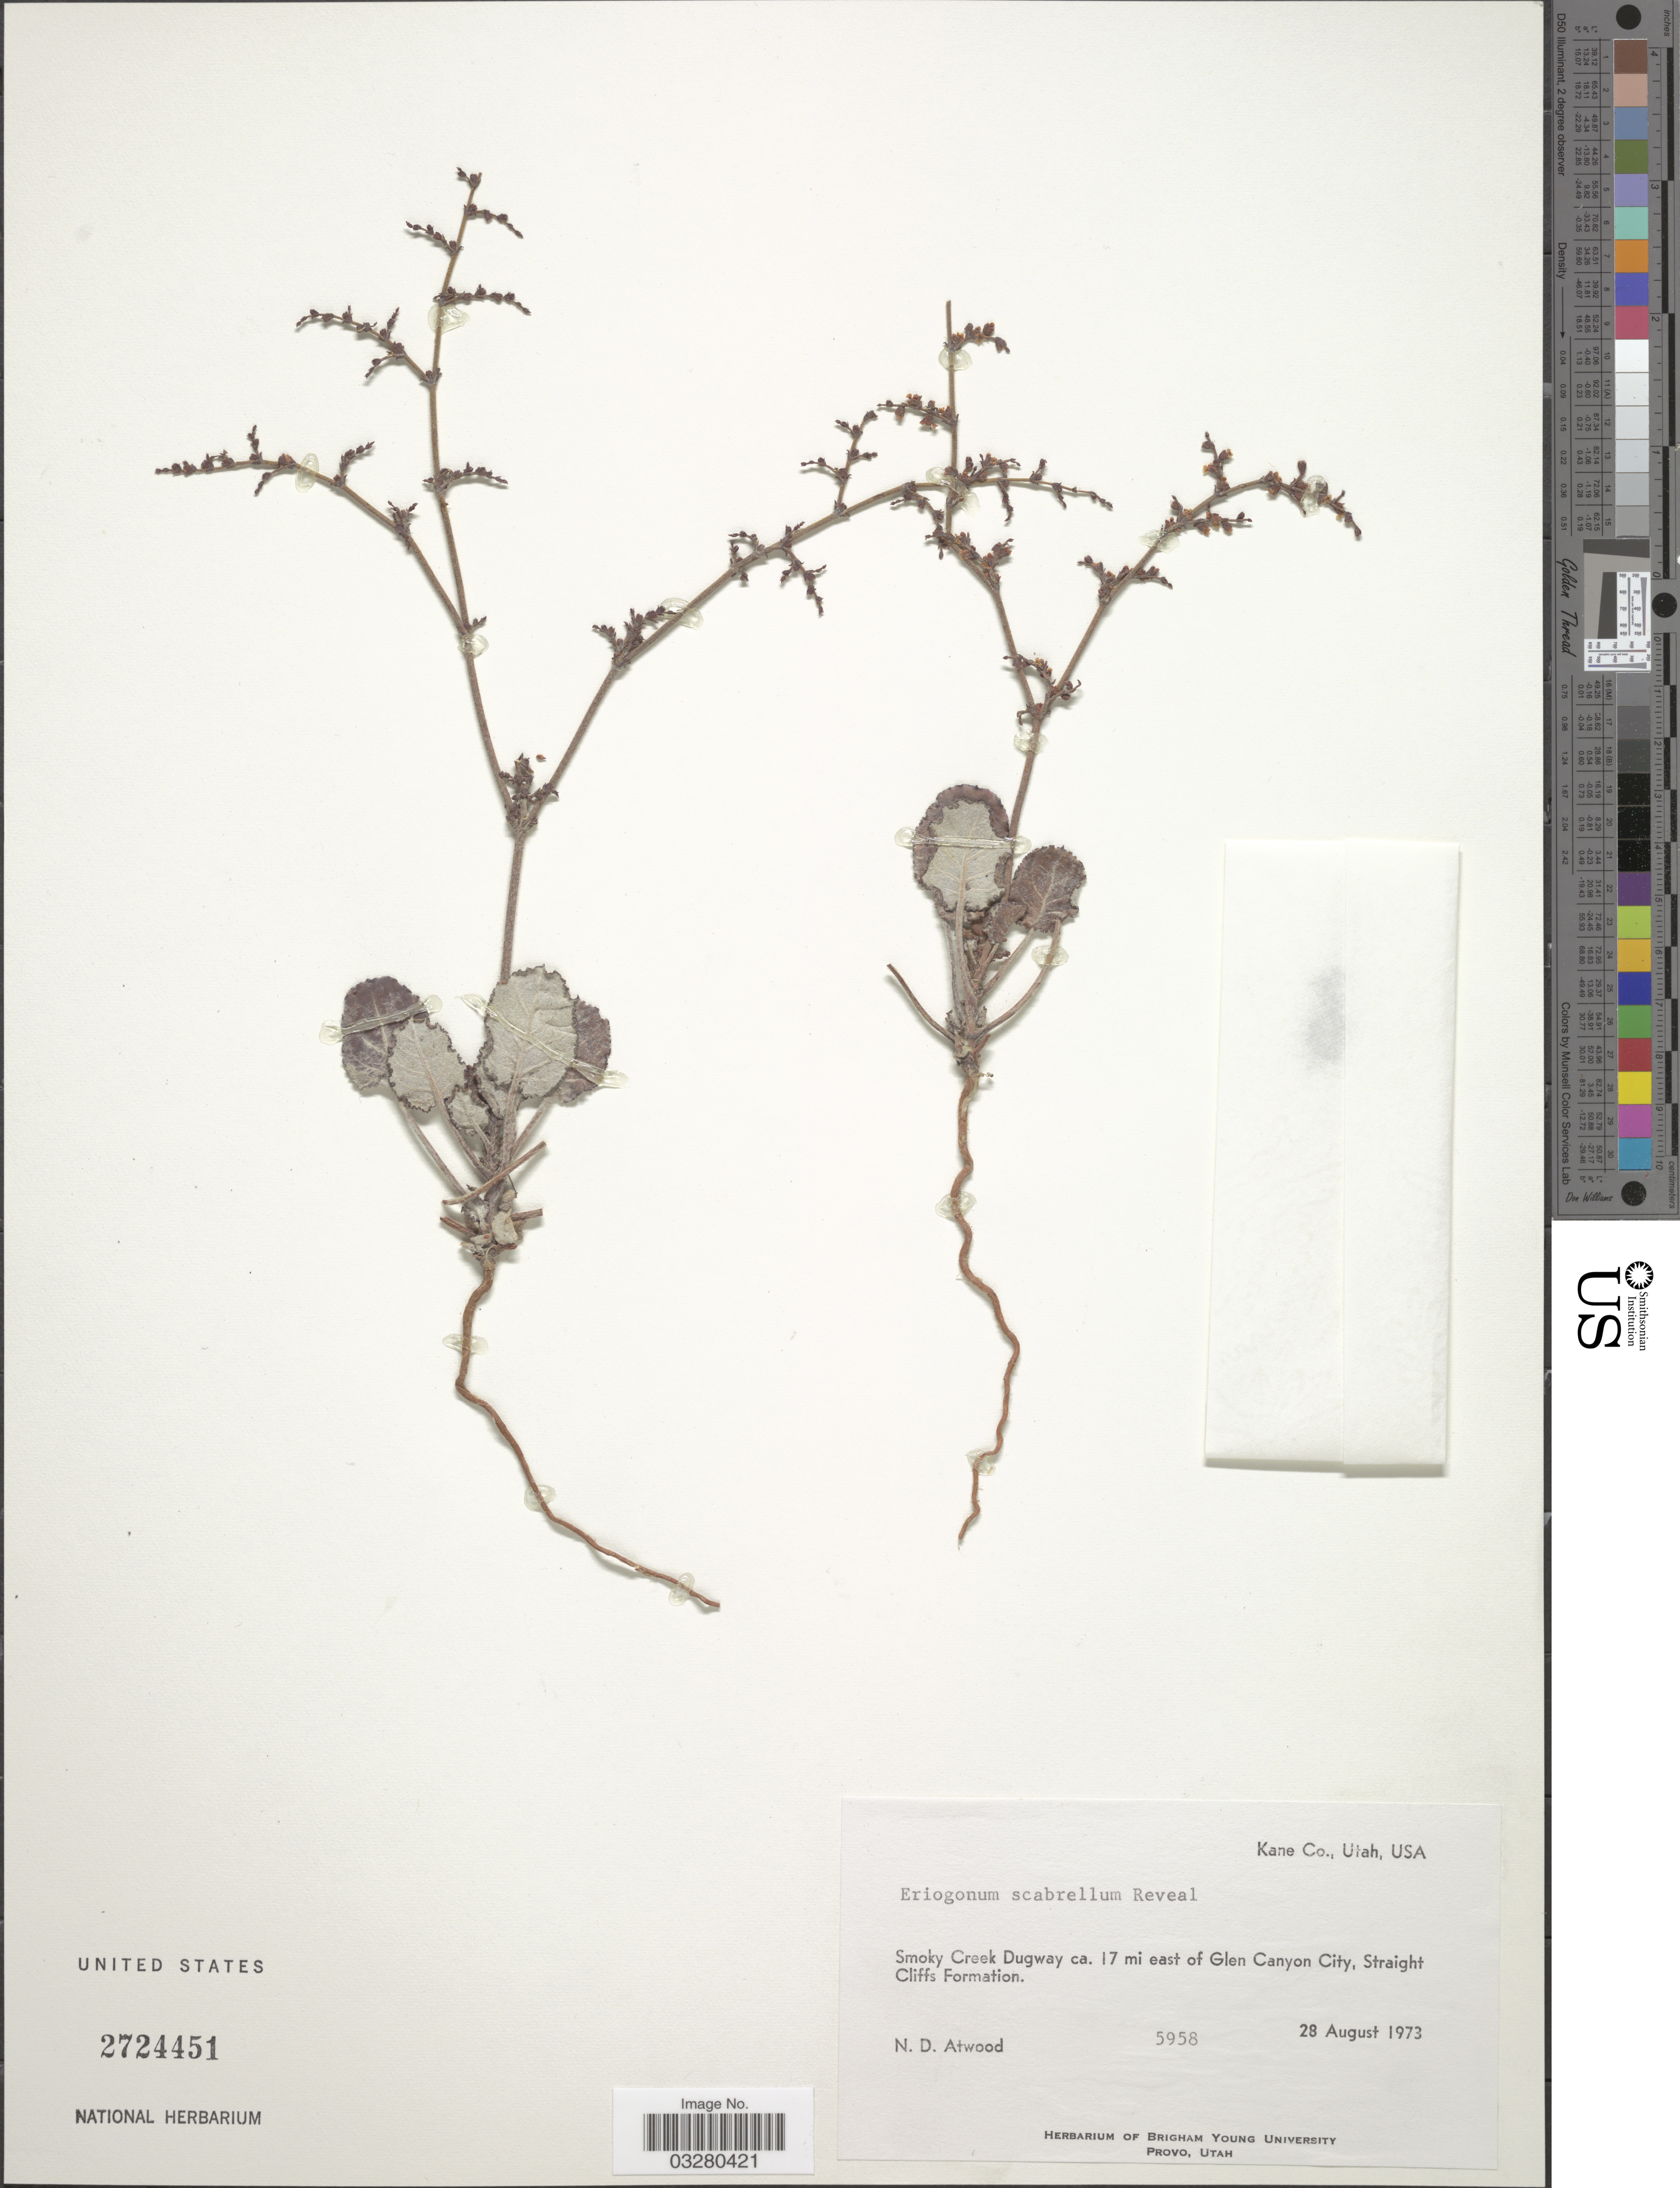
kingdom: Plantae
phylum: Tracheophyta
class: Magnoliopsida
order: Caryophyllales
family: Polygonaceae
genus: Eriogonum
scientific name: Eriogonum scabrellum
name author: Reveal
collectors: N. Atwood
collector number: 5958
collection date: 1973-08-28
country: United States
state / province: Utah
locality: Kane Co. Smoky Creek Dugway ca. 17 mi east of Glen Canyon City, Straight Cliffs Formation.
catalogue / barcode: US 2724451